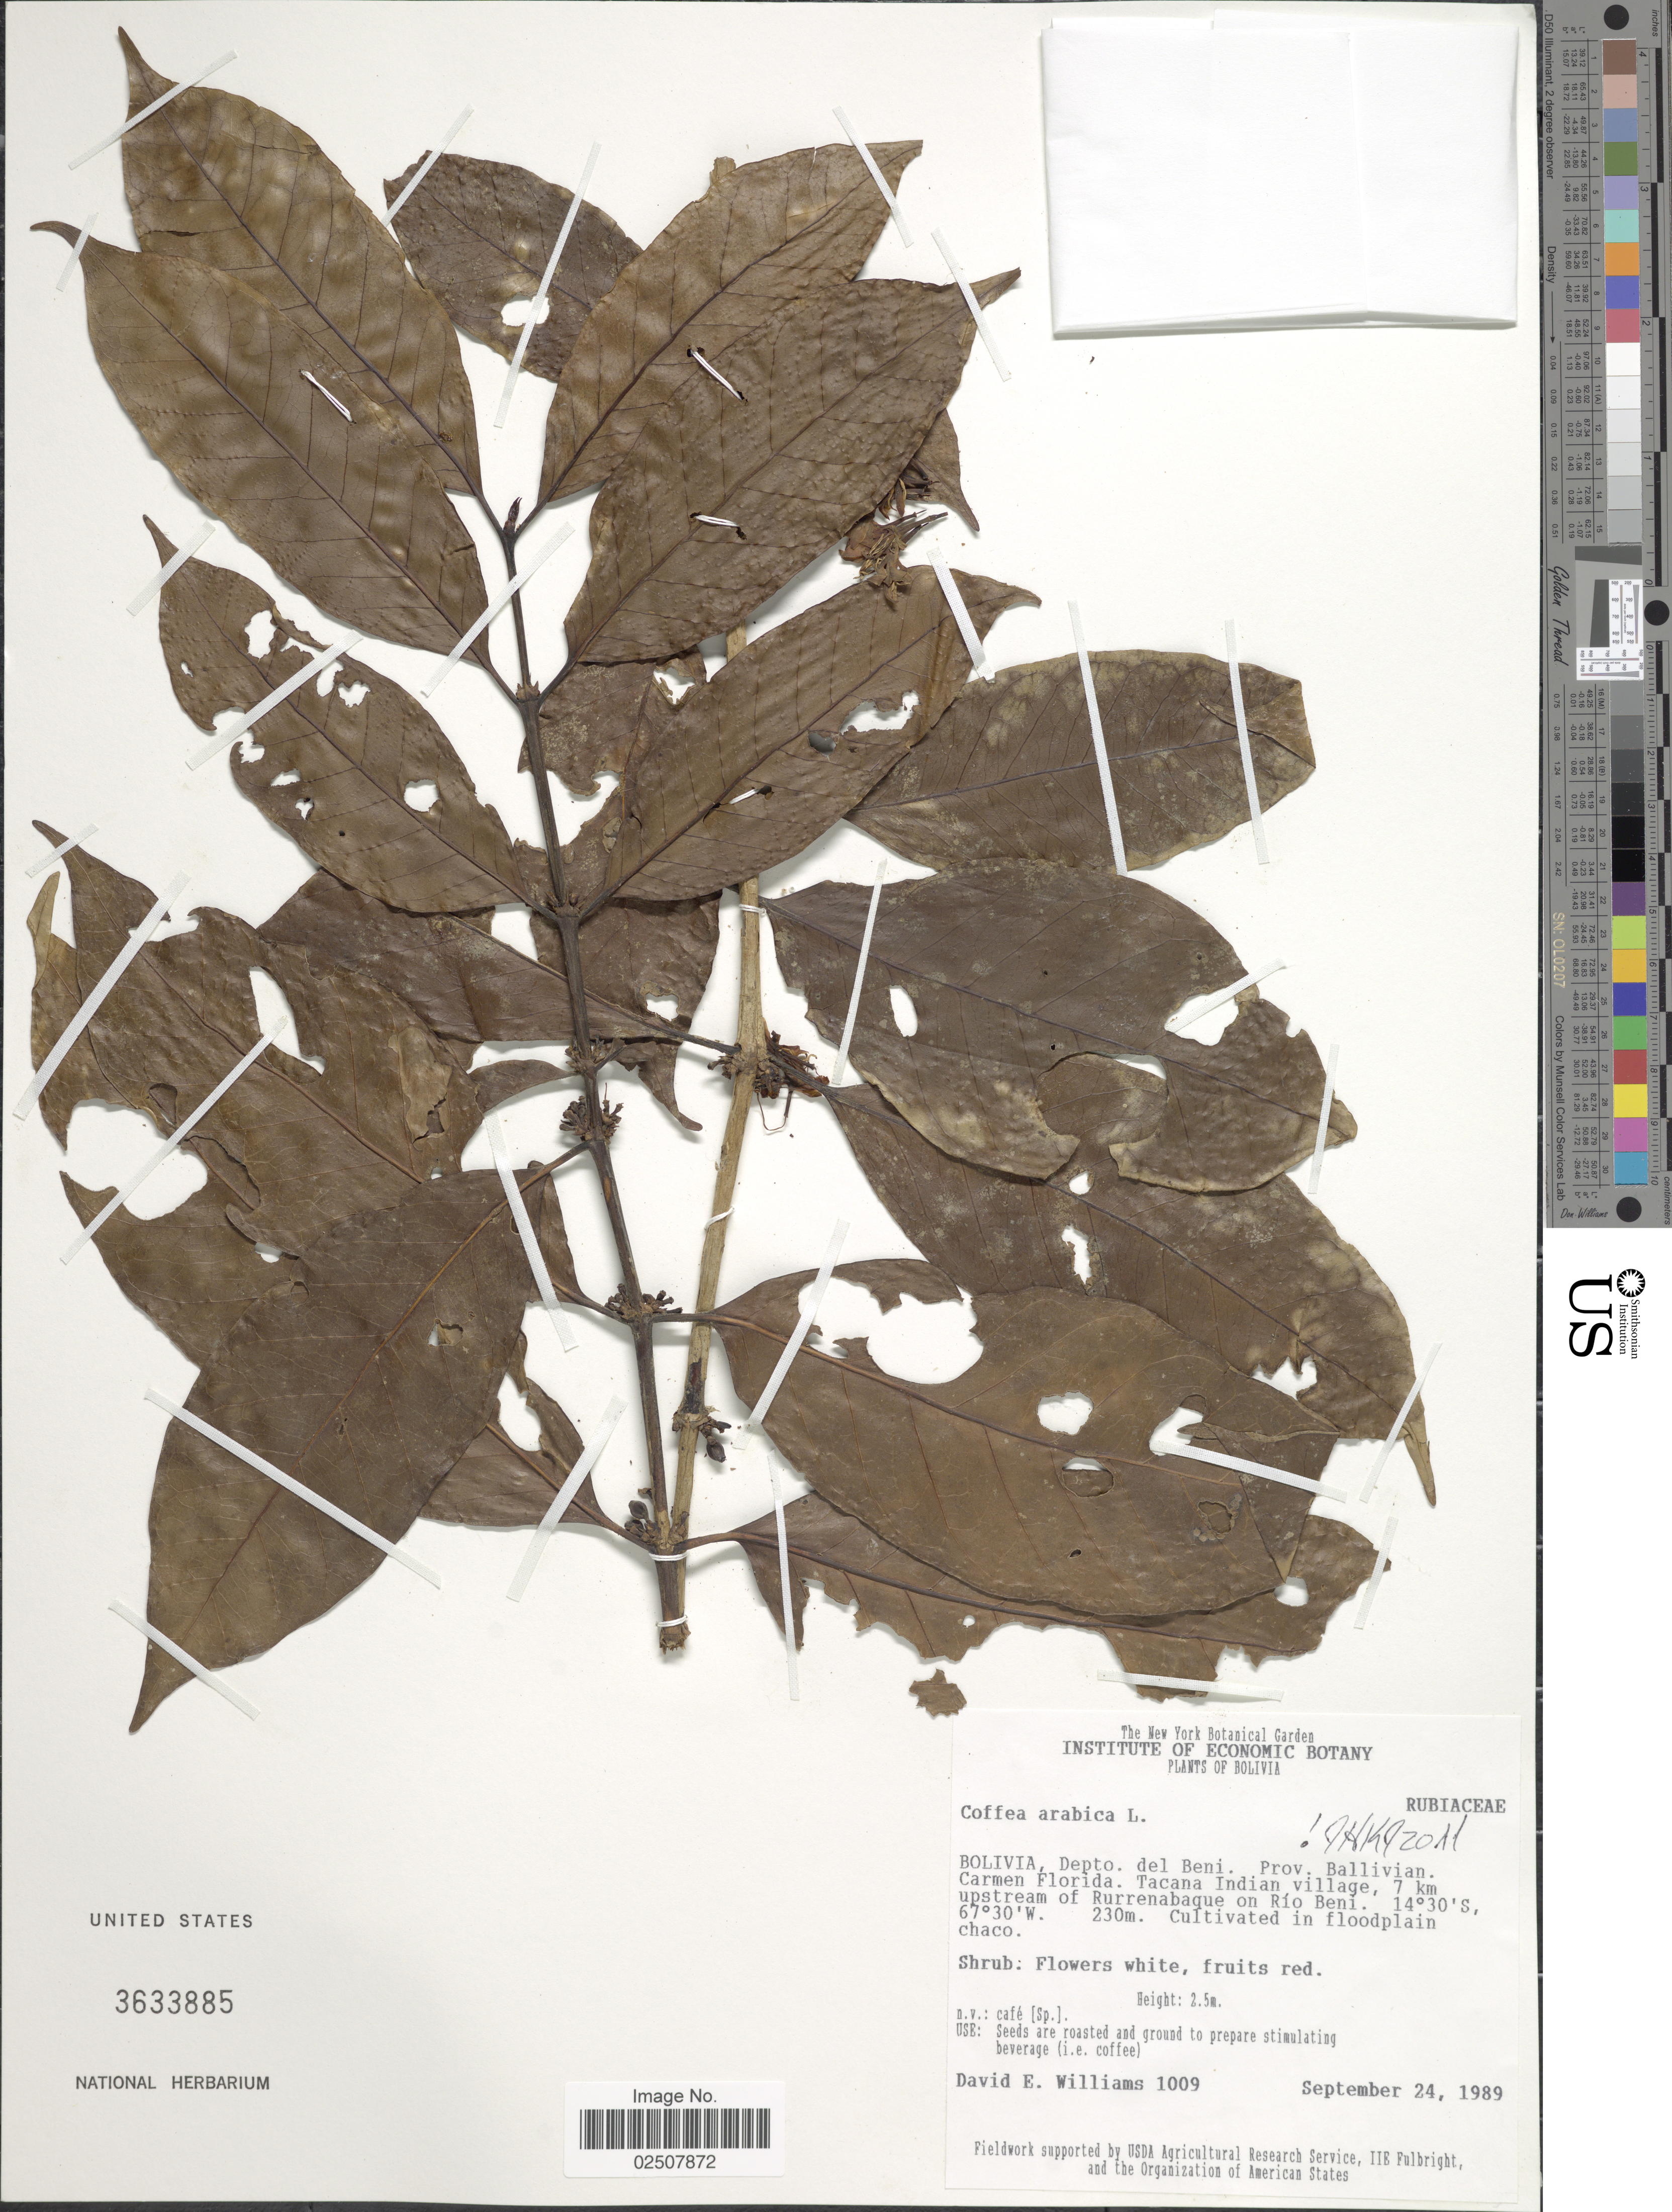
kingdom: Plantae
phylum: Tracheophyta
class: Magnoliopsida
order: Gentianales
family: Rubiaceae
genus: Coffea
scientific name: Coffea arabica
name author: L.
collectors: D. E. Williams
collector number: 1009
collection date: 1989-09-24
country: Bolivia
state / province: Beni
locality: Depto. del Beni. Prov. Ballivian. carmen Florida. Tacana Indian village, 7 km upstream of Rurrenabaque on Río Beni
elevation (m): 230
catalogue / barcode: US 3633885